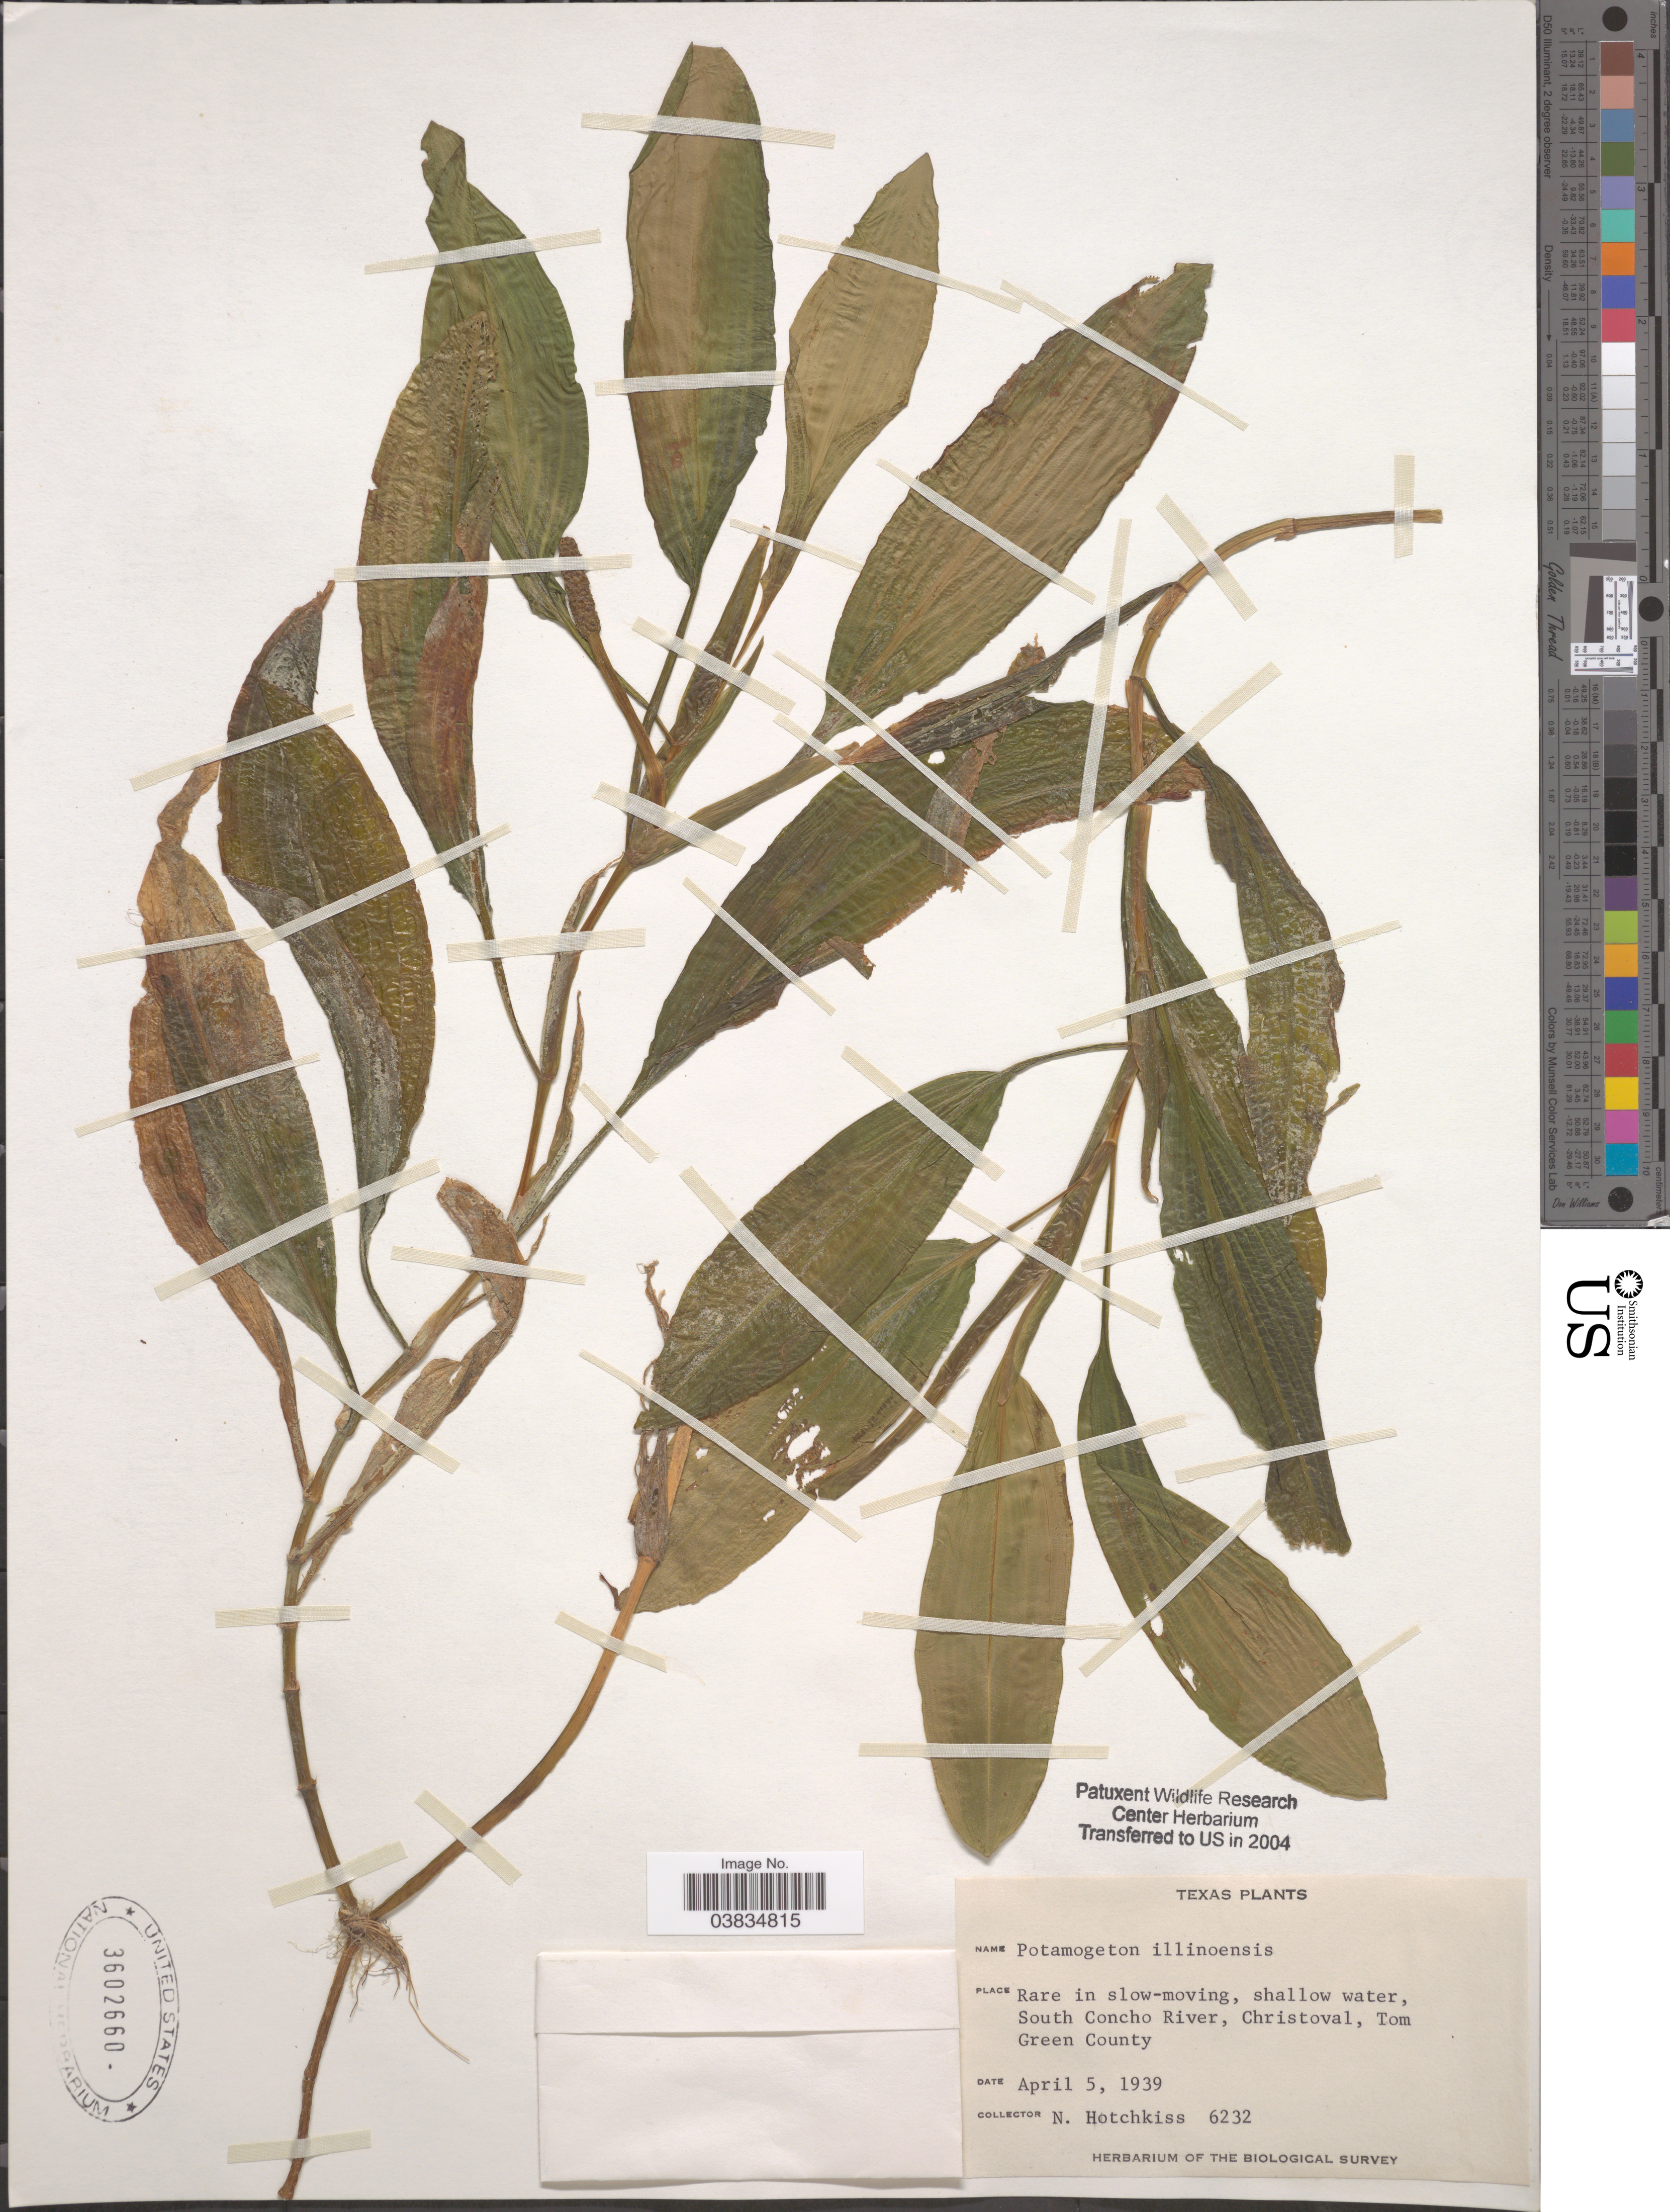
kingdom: Plantae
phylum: Tracheophyta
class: Liliopsida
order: Alismatales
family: Potamogetonaceae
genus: Potamogeton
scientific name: Potamogeton illinoensis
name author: Morong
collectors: N. Hotchkiss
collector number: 6232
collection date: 1939-04-05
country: United States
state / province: Texas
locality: South Concho River, Christoval, Tom Green County.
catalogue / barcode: US 3602660